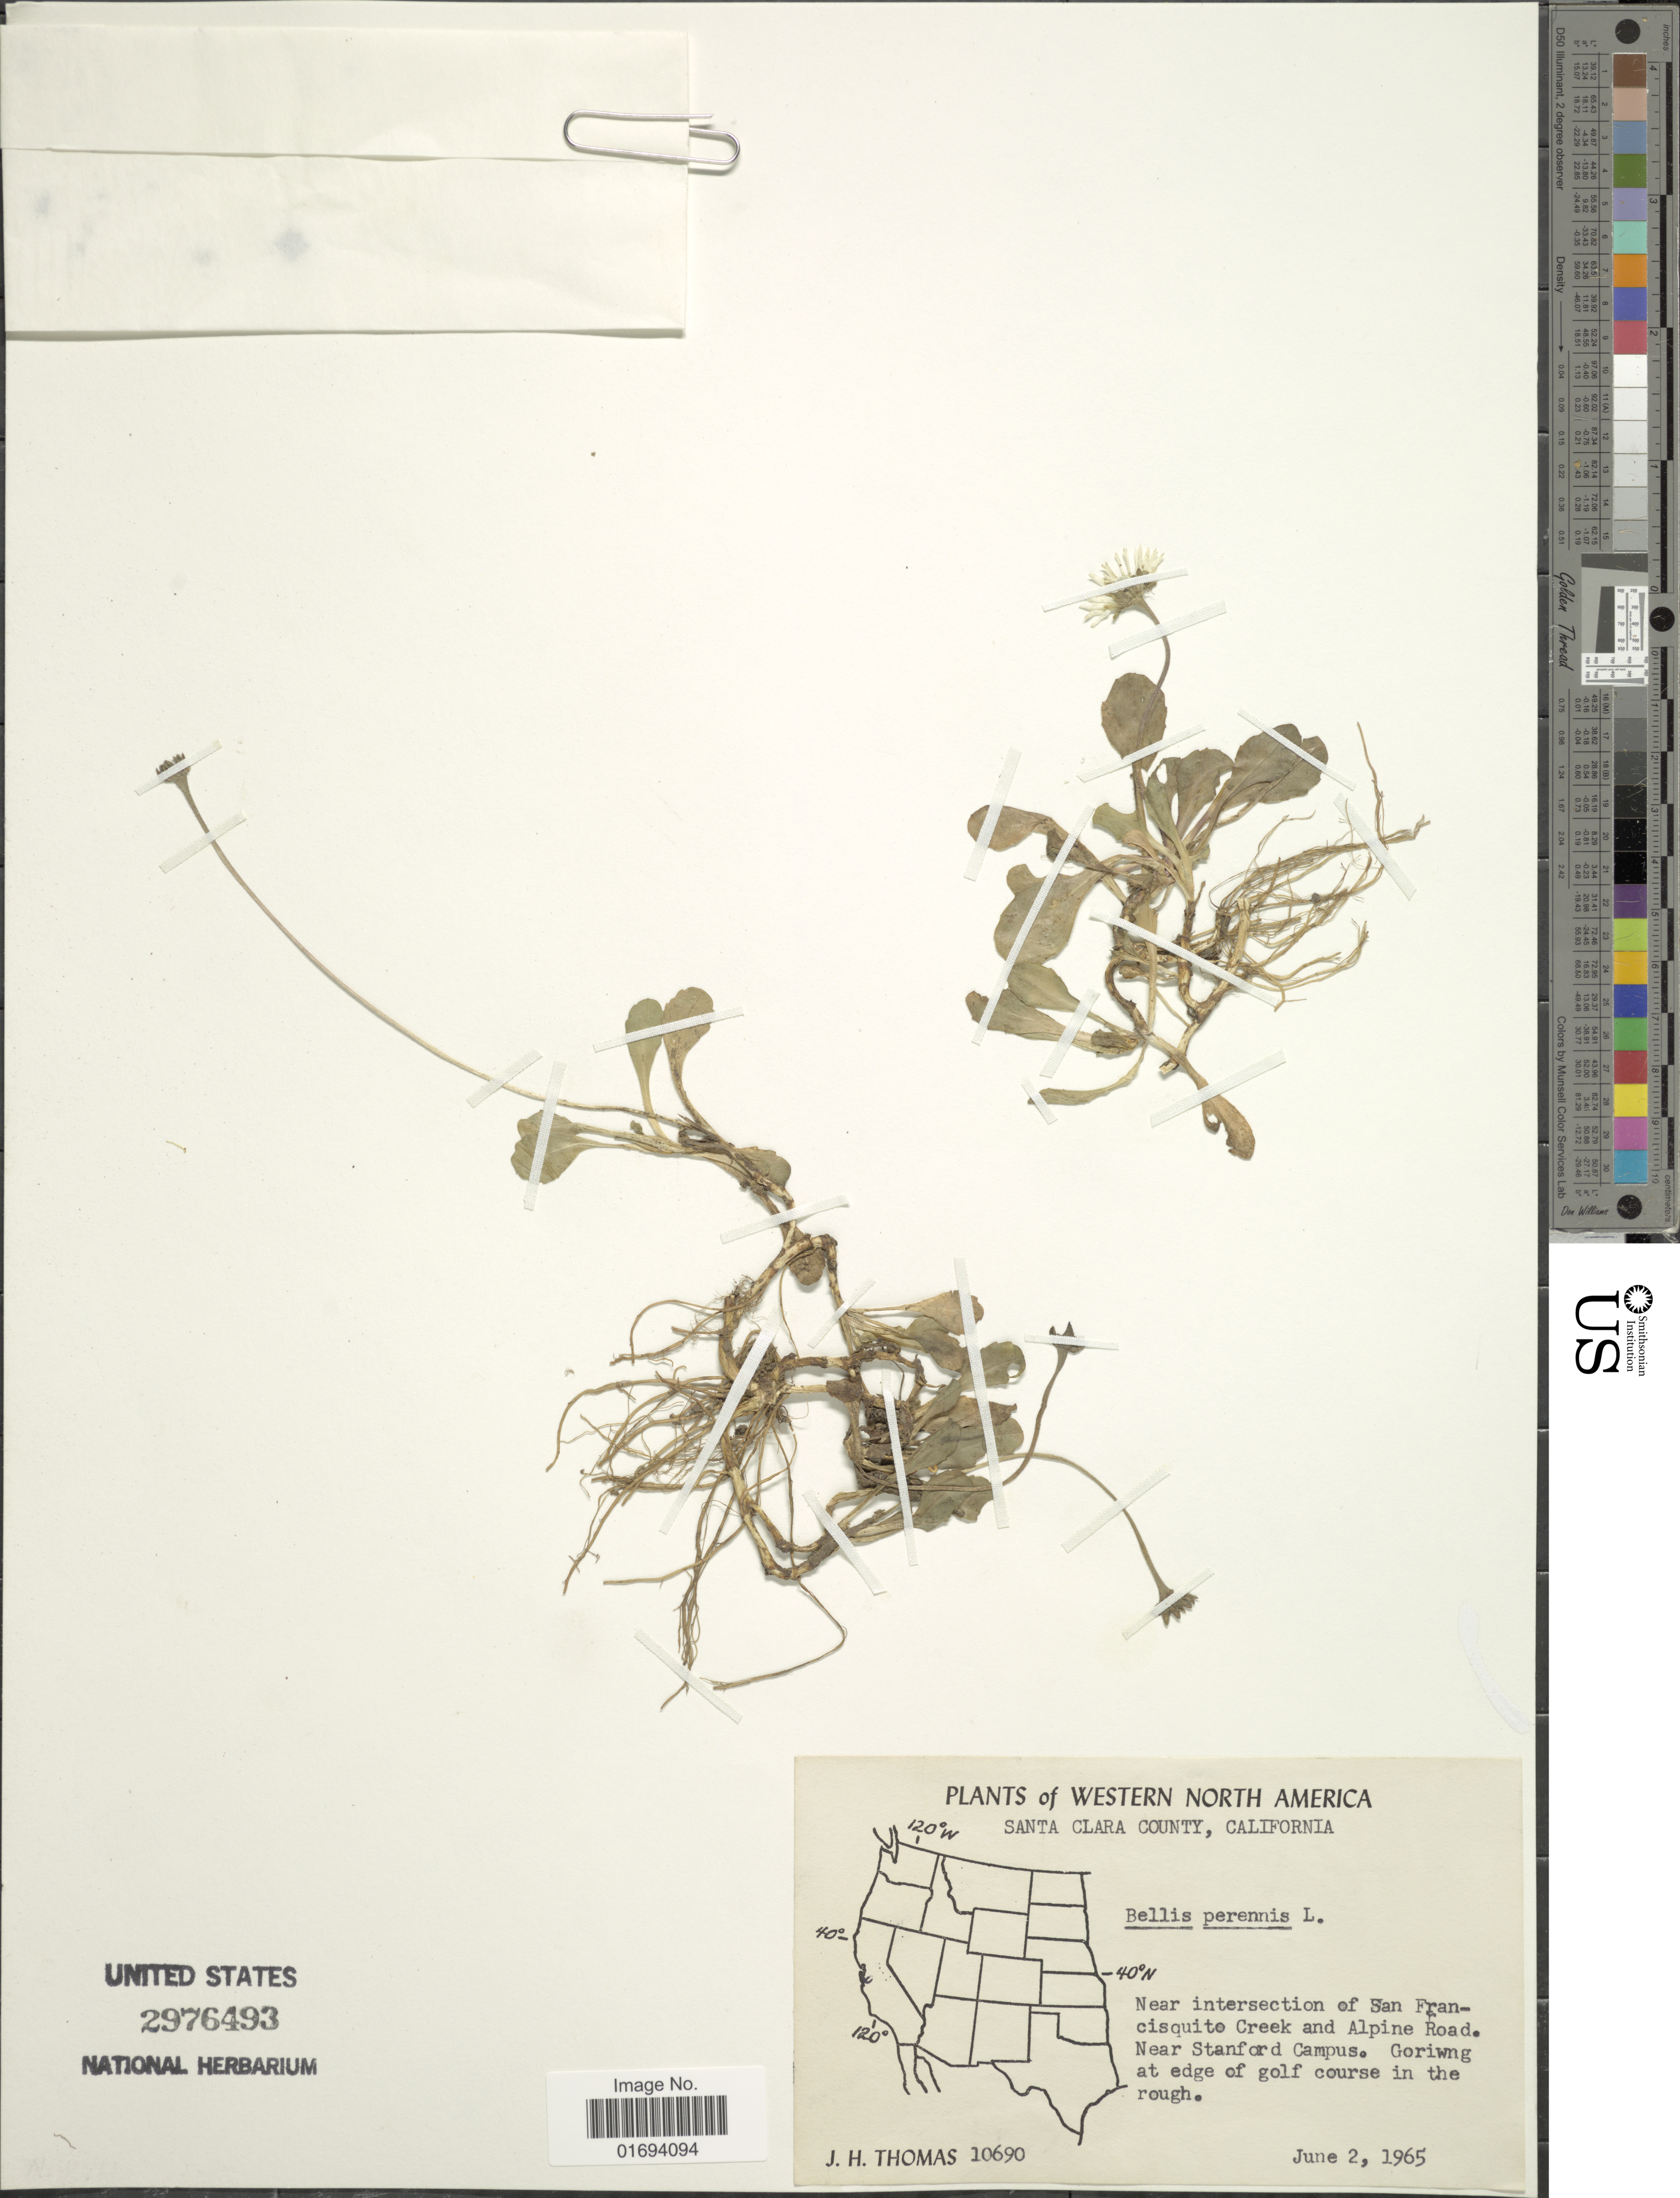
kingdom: Plantae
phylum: Tracheophyta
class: Magnoliopsida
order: Asterales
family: Asteraceae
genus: Bellis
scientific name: Bellis perennis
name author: L.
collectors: J. H. Thomas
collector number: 10690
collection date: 1965-06-02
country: United States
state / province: California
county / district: Santa Clara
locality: Santa Clara County, California. Near intersection of San Francisquito Creek and Alpine Road. Near Stanford Campus.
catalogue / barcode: US 2976493